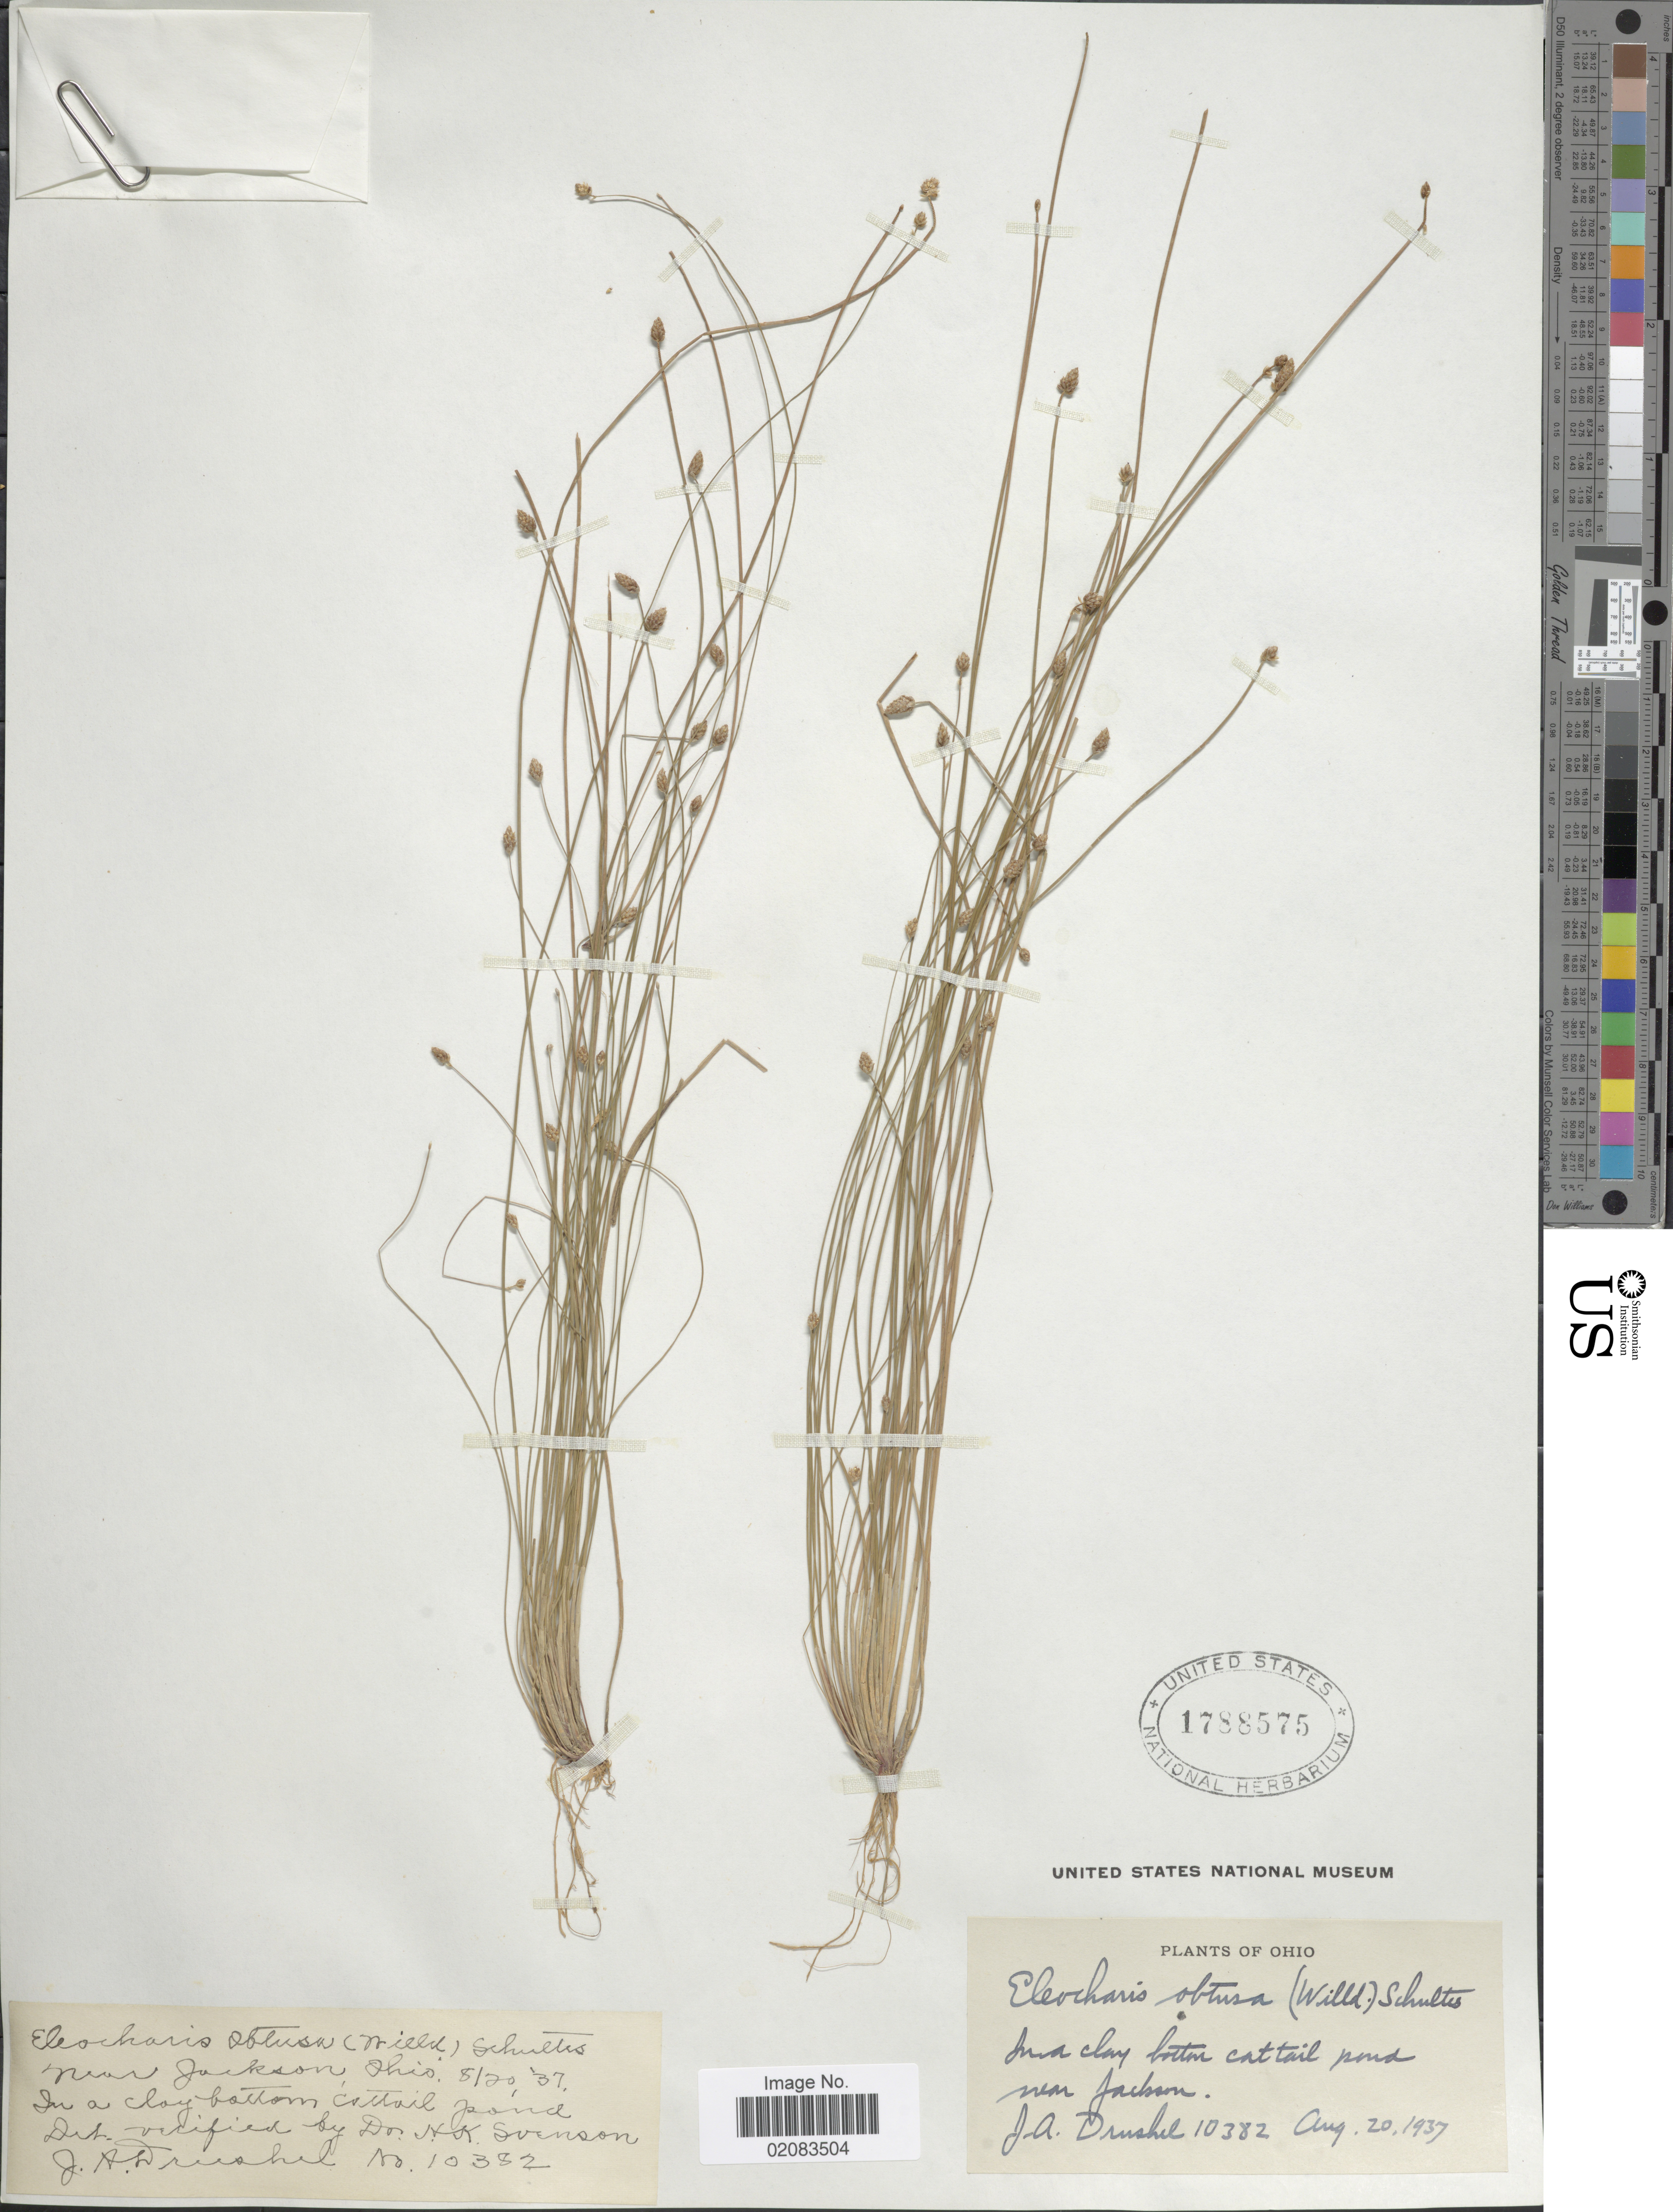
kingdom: Plantae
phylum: Tracheophyta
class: Liliopsida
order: Poales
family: Cyperaceae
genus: Eleocharis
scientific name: Eleocharis obtusa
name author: (Willd.) Schult.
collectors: J. A. Drushel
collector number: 10382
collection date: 1937-08-20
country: United States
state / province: Ohio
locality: In a clay bottom cattail pond near Jackson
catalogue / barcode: US 1788575